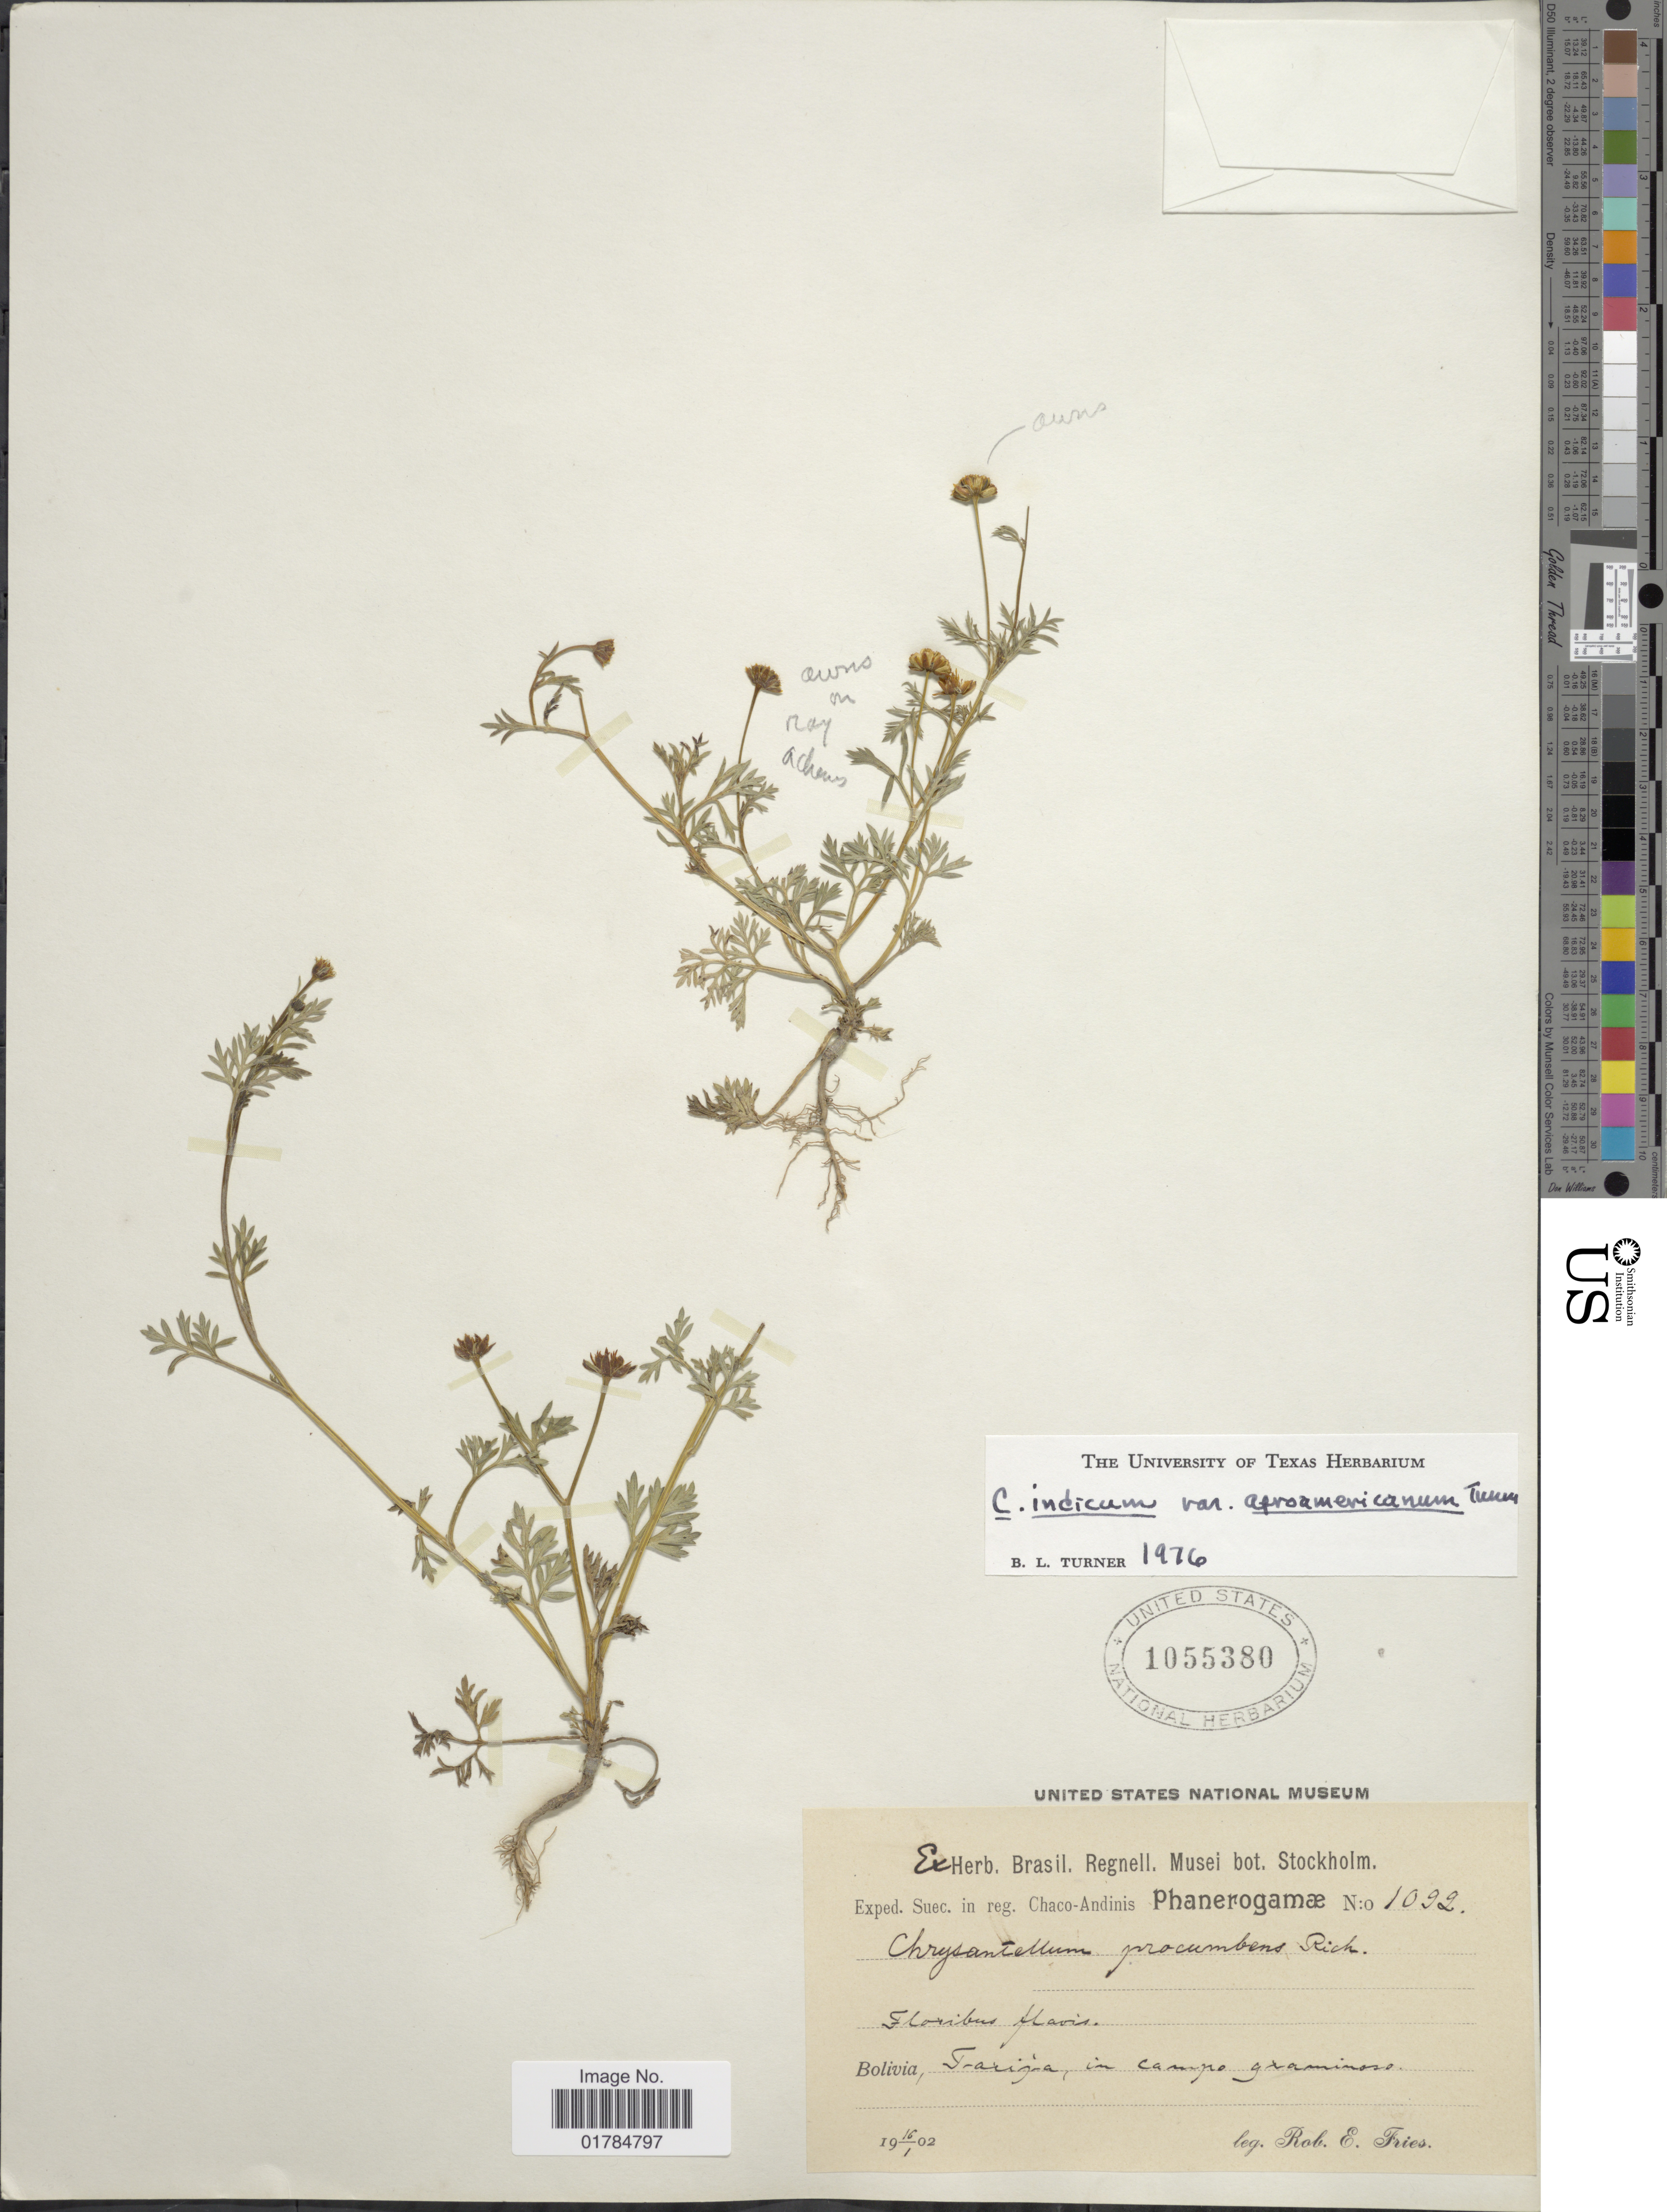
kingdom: Plantae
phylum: Tracheophyta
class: Magnoliopsida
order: Asterales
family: Asteraceae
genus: Chrysanthellum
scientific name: Chrysanthellum indicum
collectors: R. E. Fries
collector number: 1022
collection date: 1902-01-16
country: Bolivia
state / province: Tarija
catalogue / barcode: US 1055380